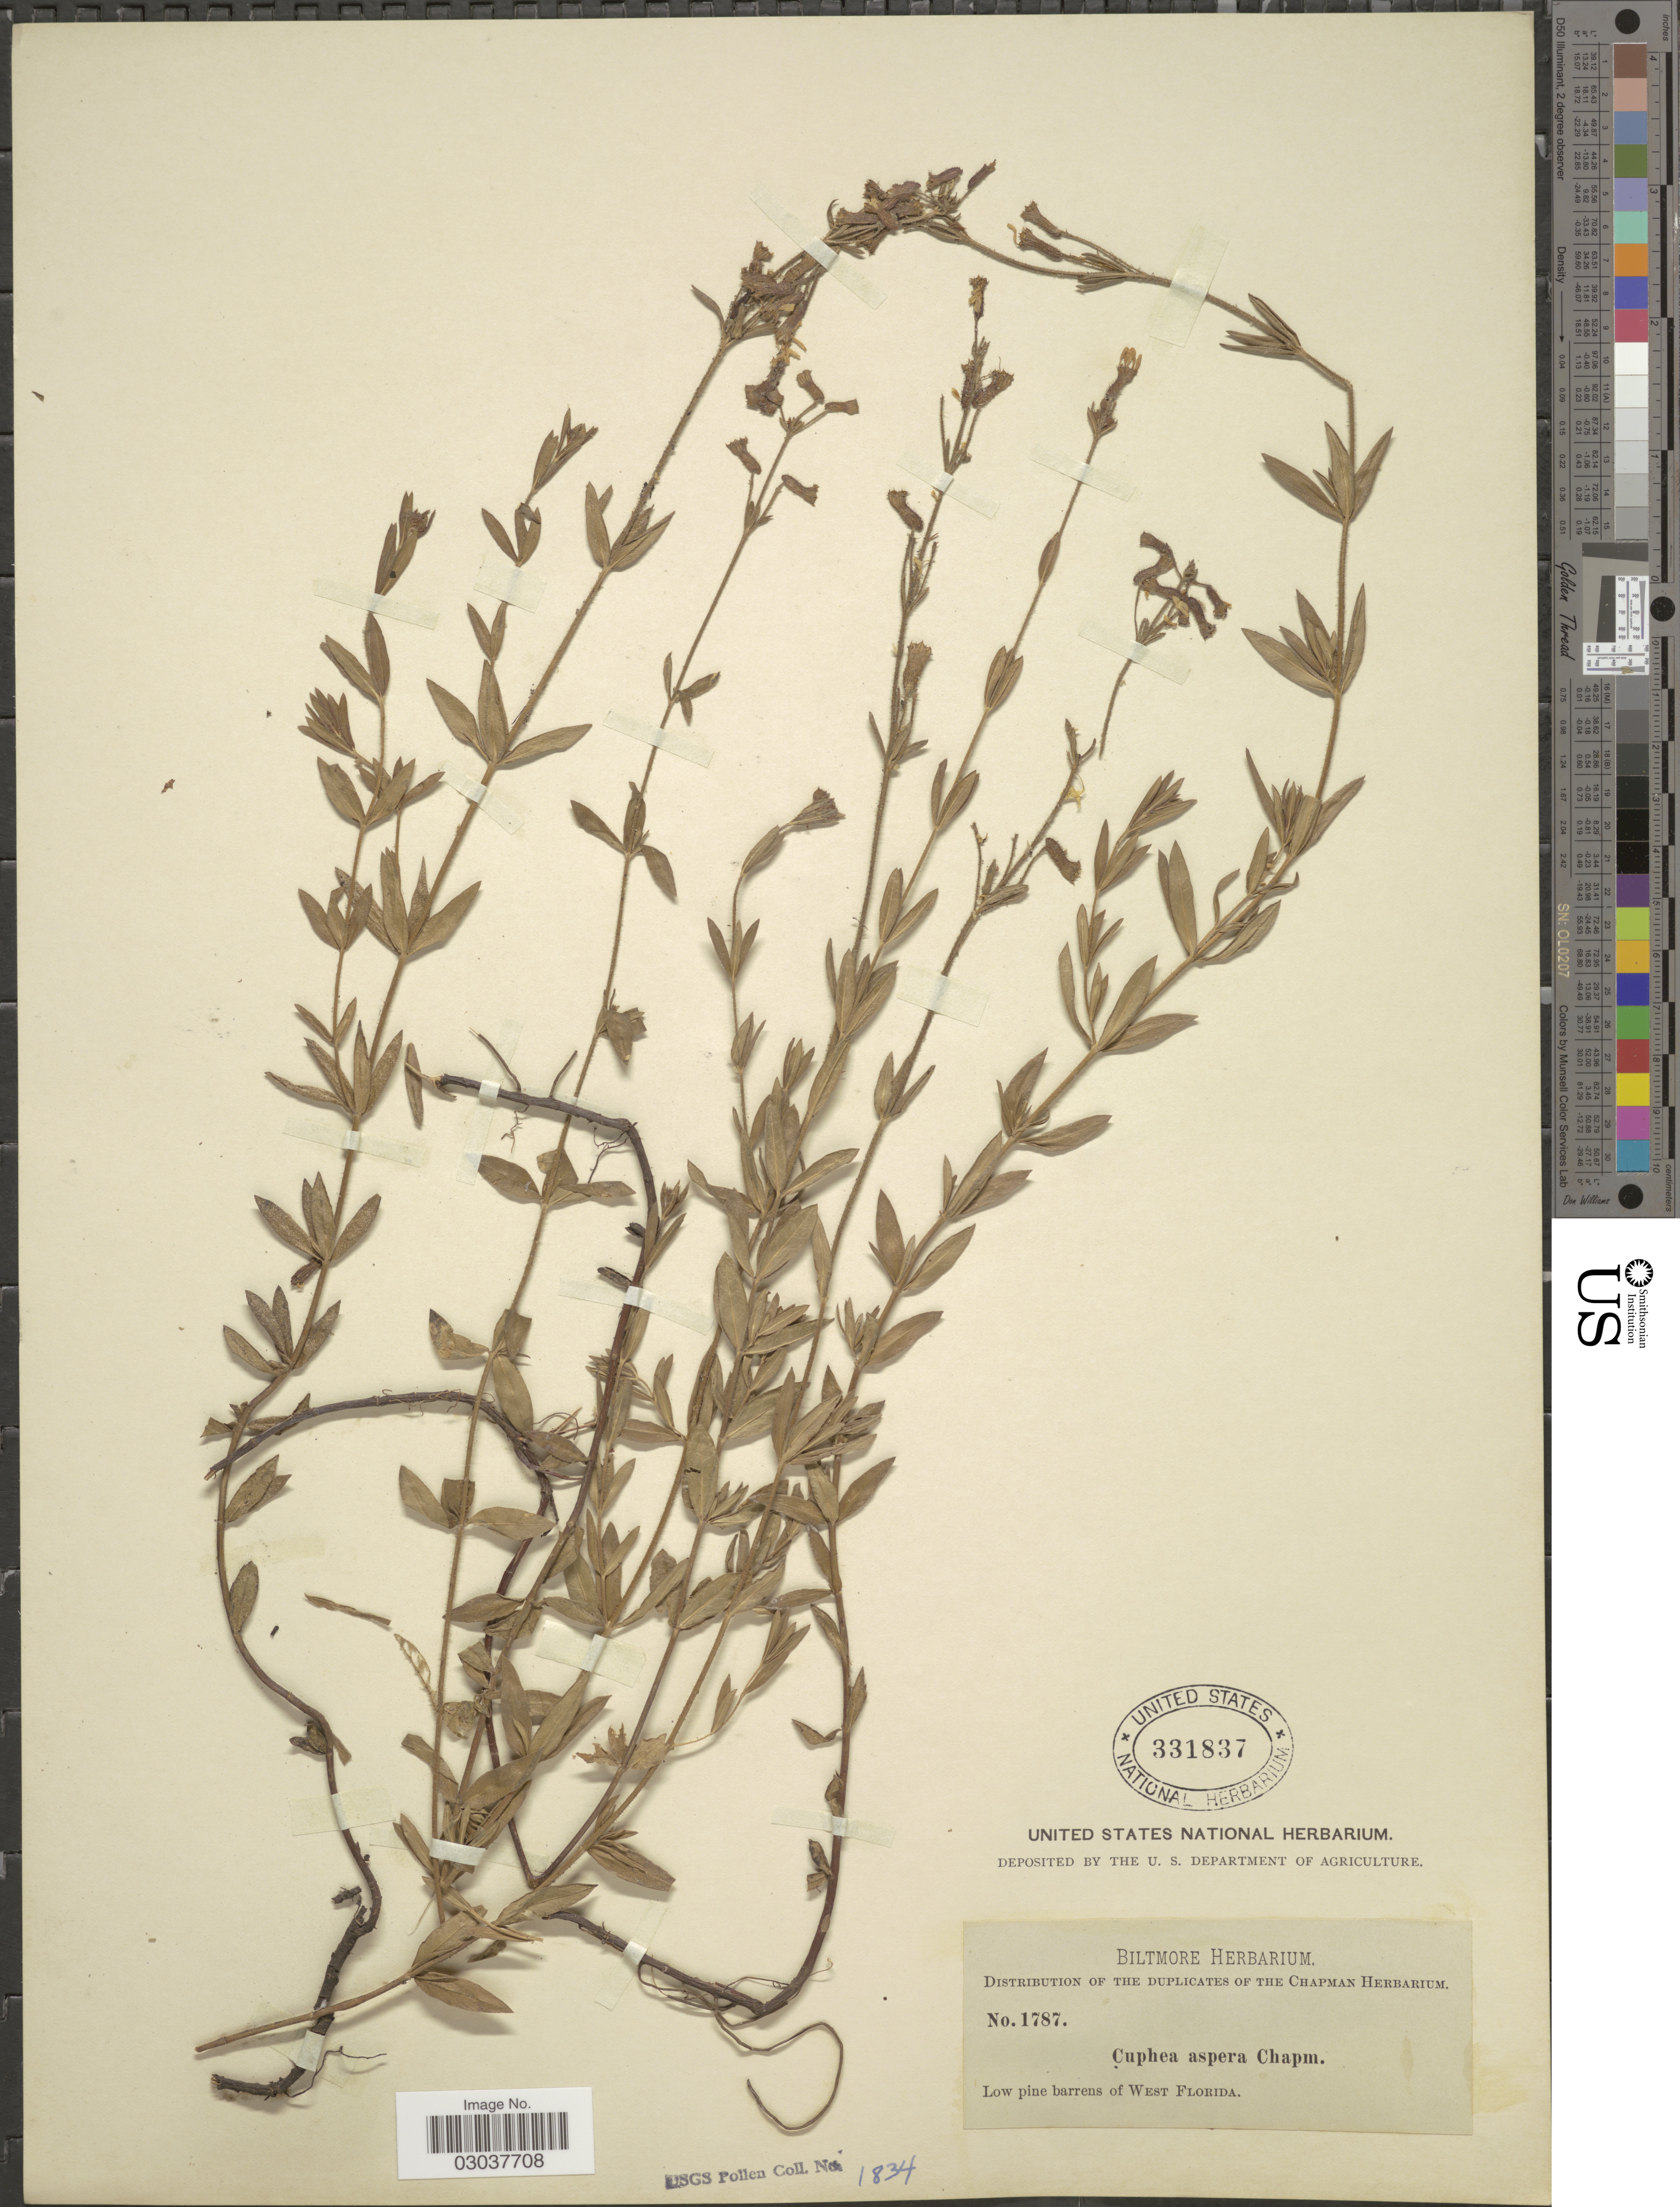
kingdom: Plantae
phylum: Tracheophyta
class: Magnoliopsida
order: Myrtales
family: Lythraceae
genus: Cuphea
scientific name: Cuphea aspera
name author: Chapm.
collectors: A. Chapman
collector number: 1787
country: United States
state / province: Florida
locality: Low pine barrens of West Florida.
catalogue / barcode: US 331837